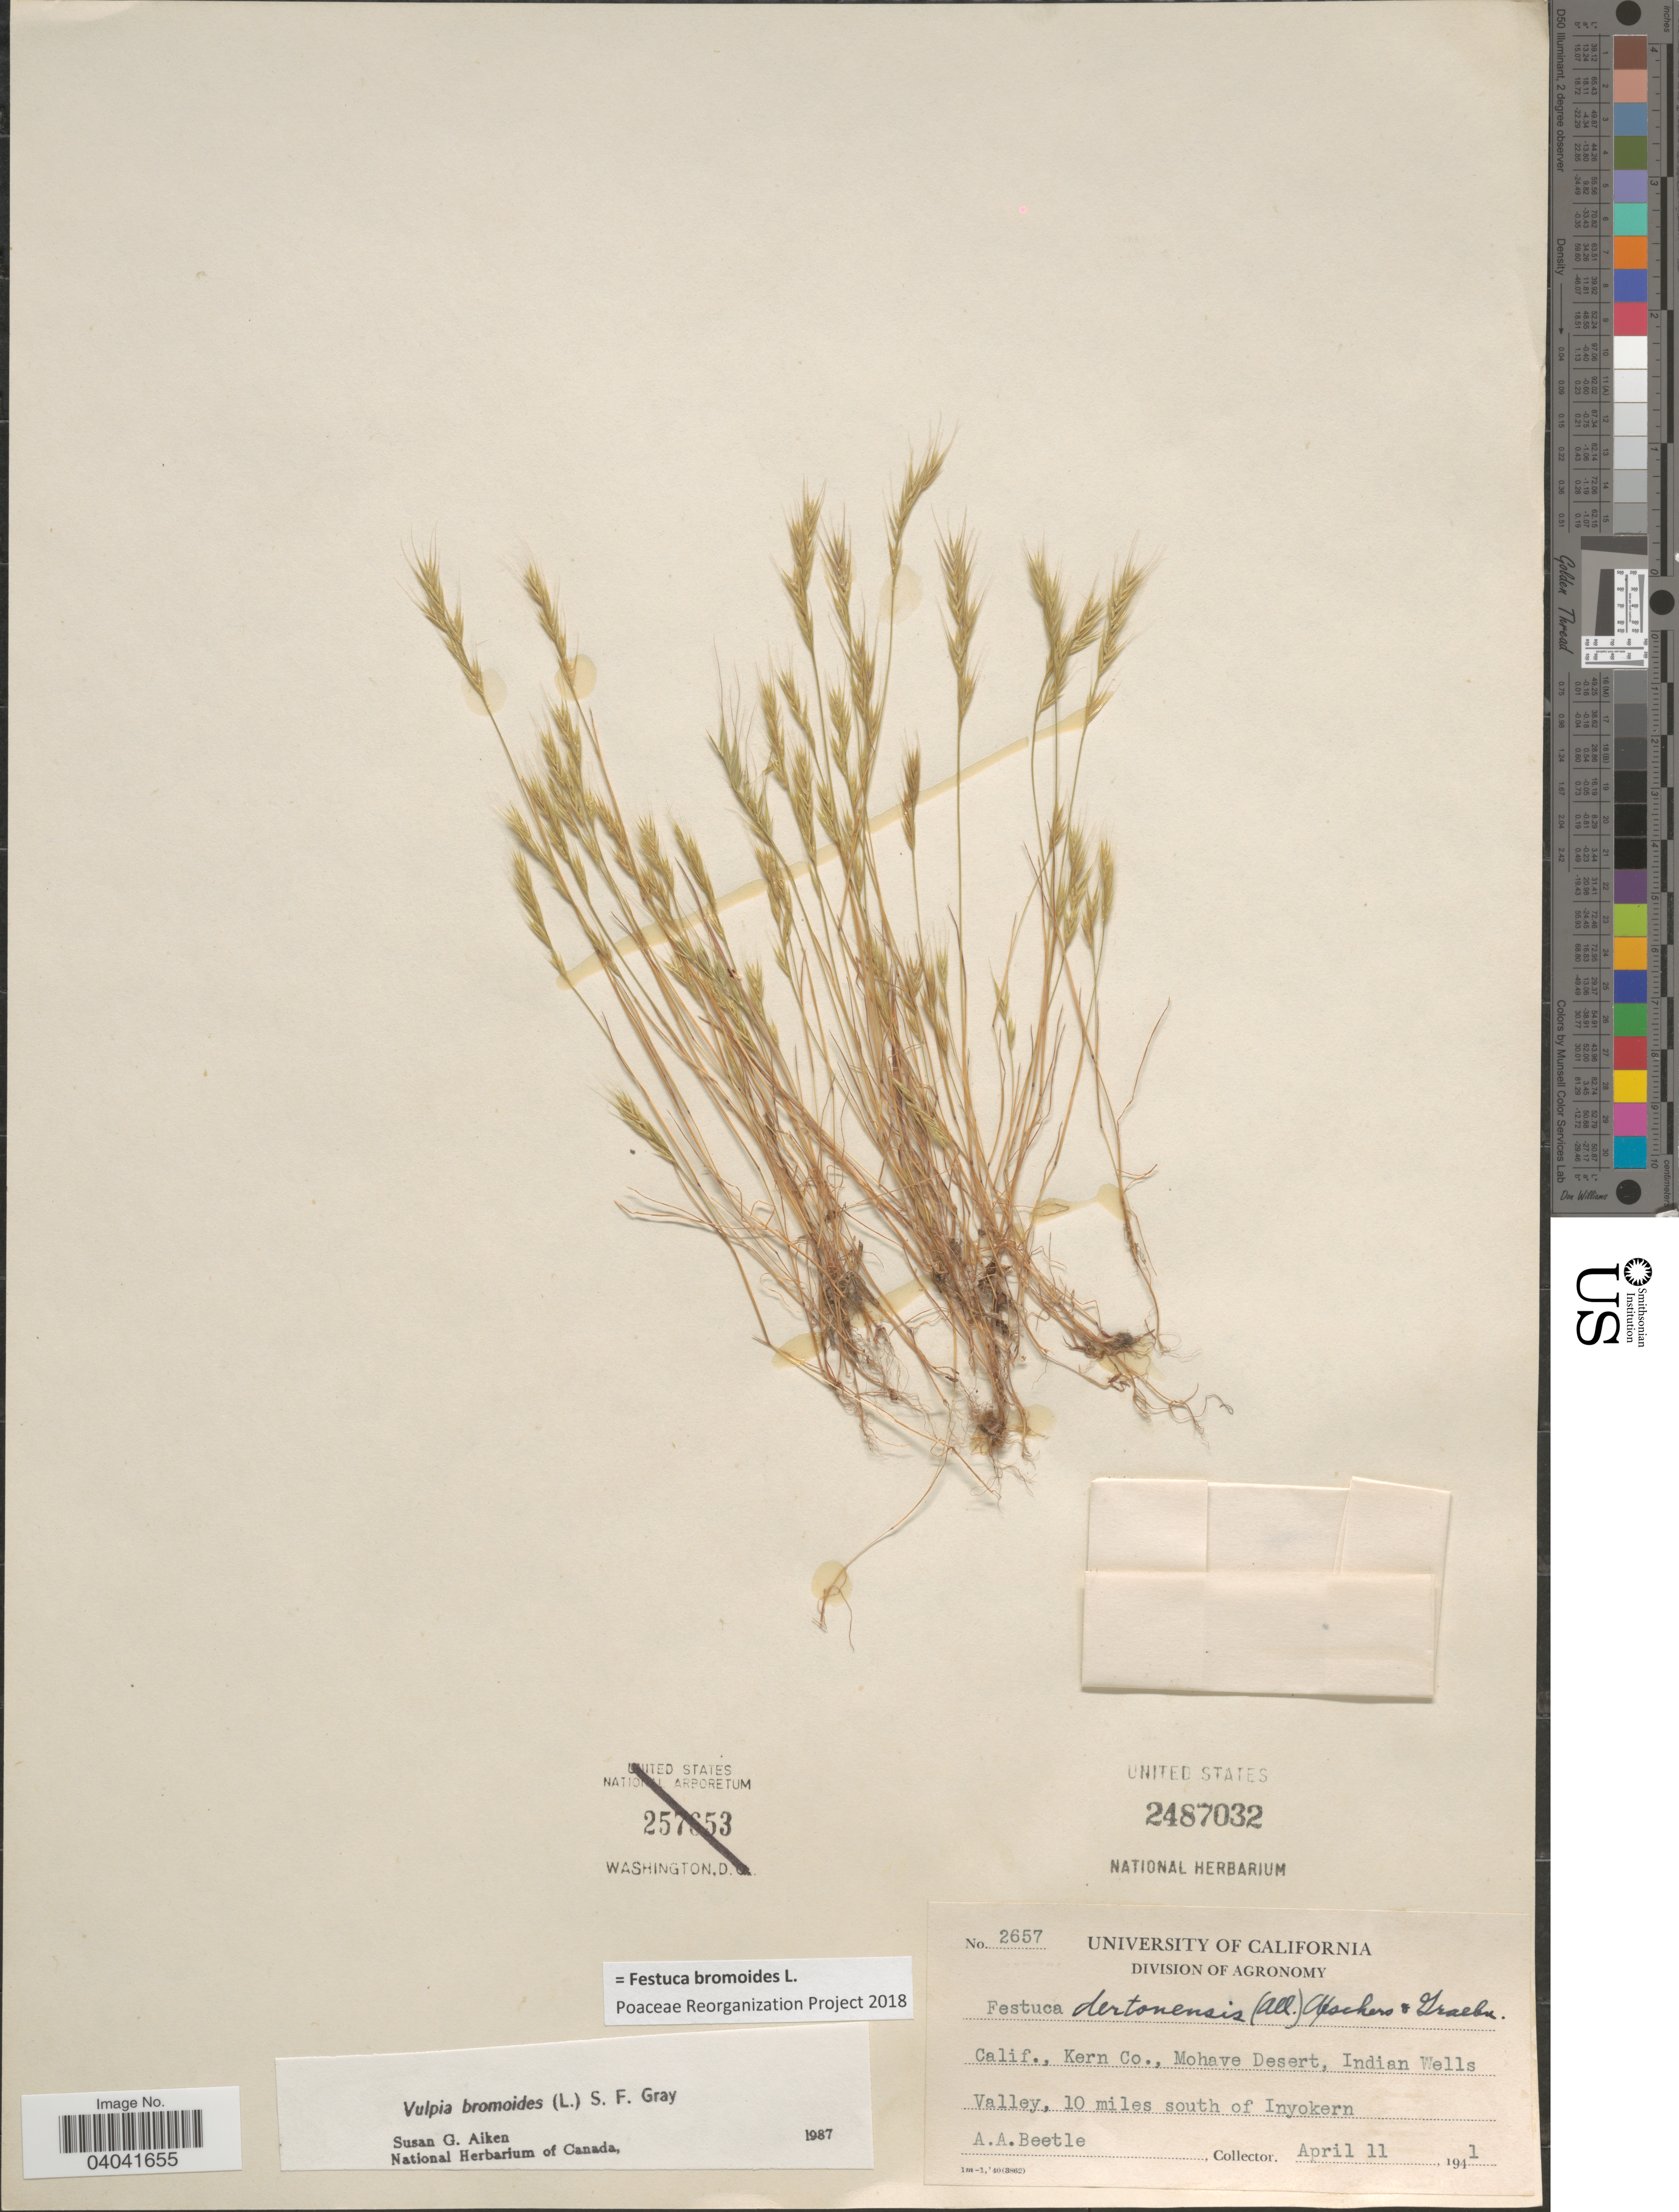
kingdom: Plantae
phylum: Tracheophyta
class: Liliopsida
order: Poales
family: Poaceae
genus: Festuca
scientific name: Festuca bromoides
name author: L.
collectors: A. A. Beetle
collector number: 2657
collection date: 1941-04-11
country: United States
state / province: California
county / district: Kern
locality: Kern Co., Mohave Desert, Indian Wells Valley, 10 miles south of Inyokern.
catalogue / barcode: US 2487032